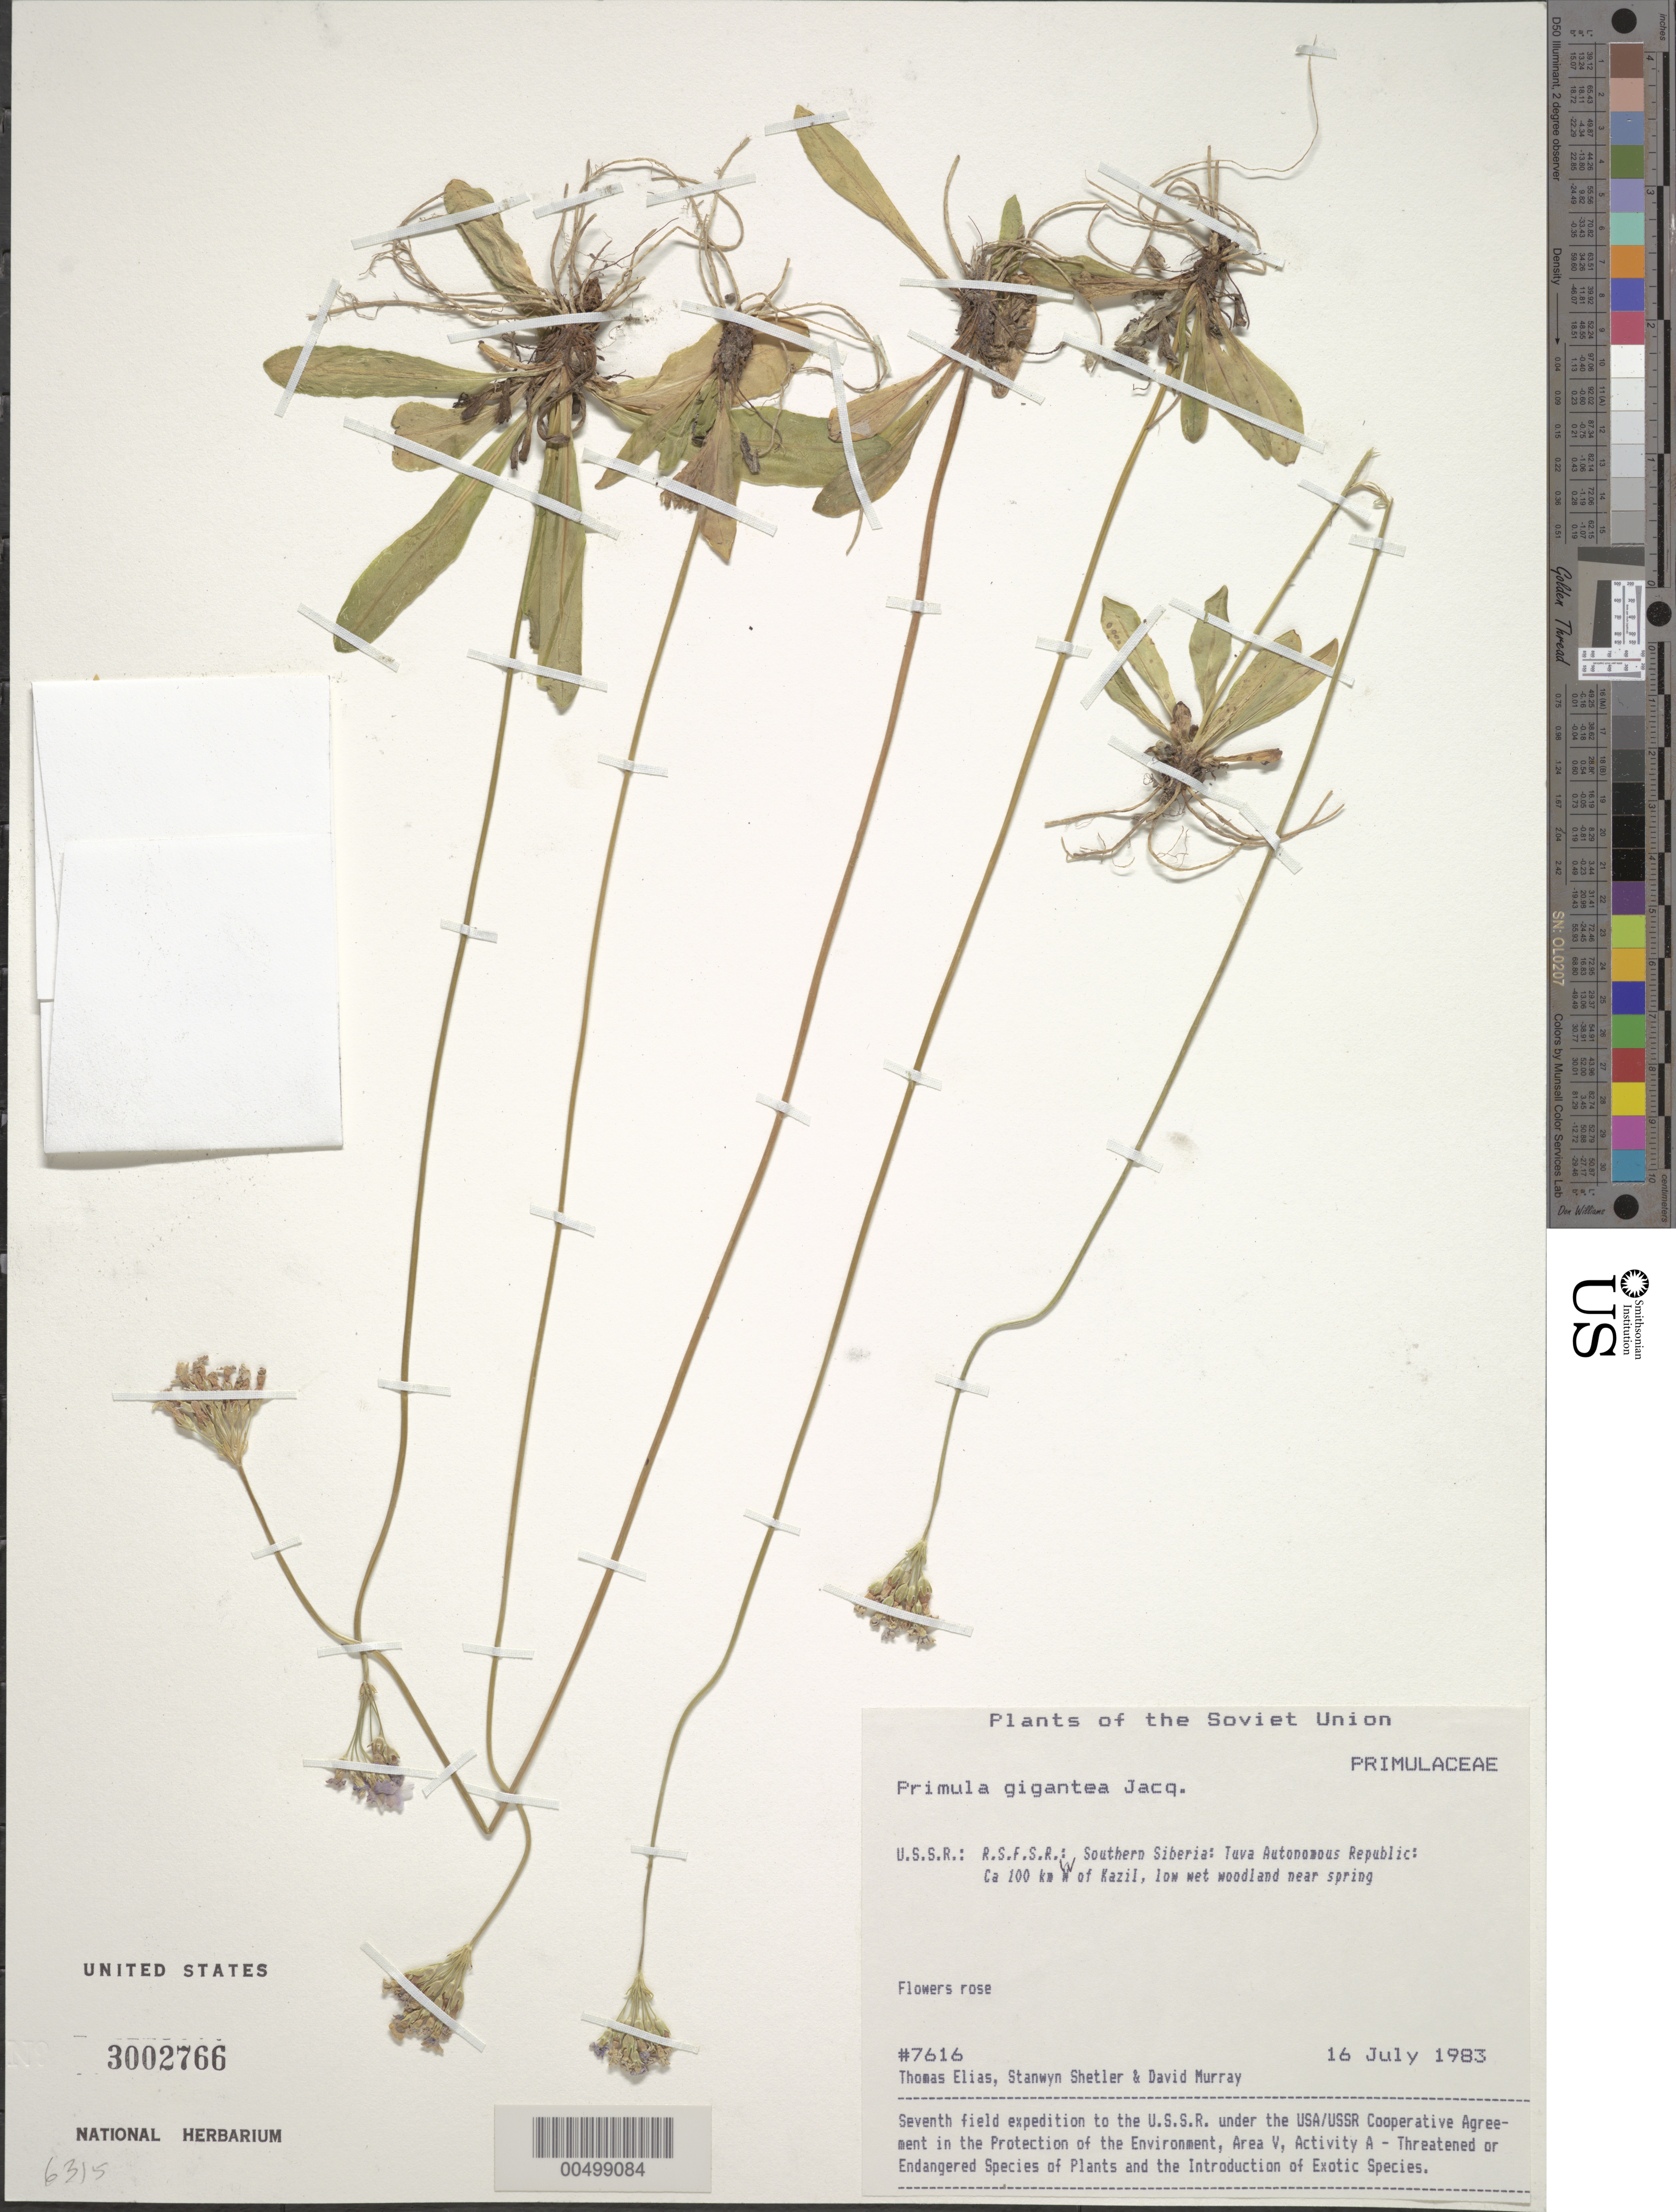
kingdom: Plantae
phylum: Tracheophyta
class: Magnoliopsida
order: Ericales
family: Primulaceae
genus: Primula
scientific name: Primula gigantea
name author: Jacq.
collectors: T. Elias, S. Shetler & D. F. Murray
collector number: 7616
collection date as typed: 16 Jul 1983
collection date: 1983-07-16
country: Russian Federation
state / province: Tuva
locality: ca. 100 km W of Kazil [Kyzyl]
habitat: low wet woodland near spring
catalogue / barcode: US 3002766